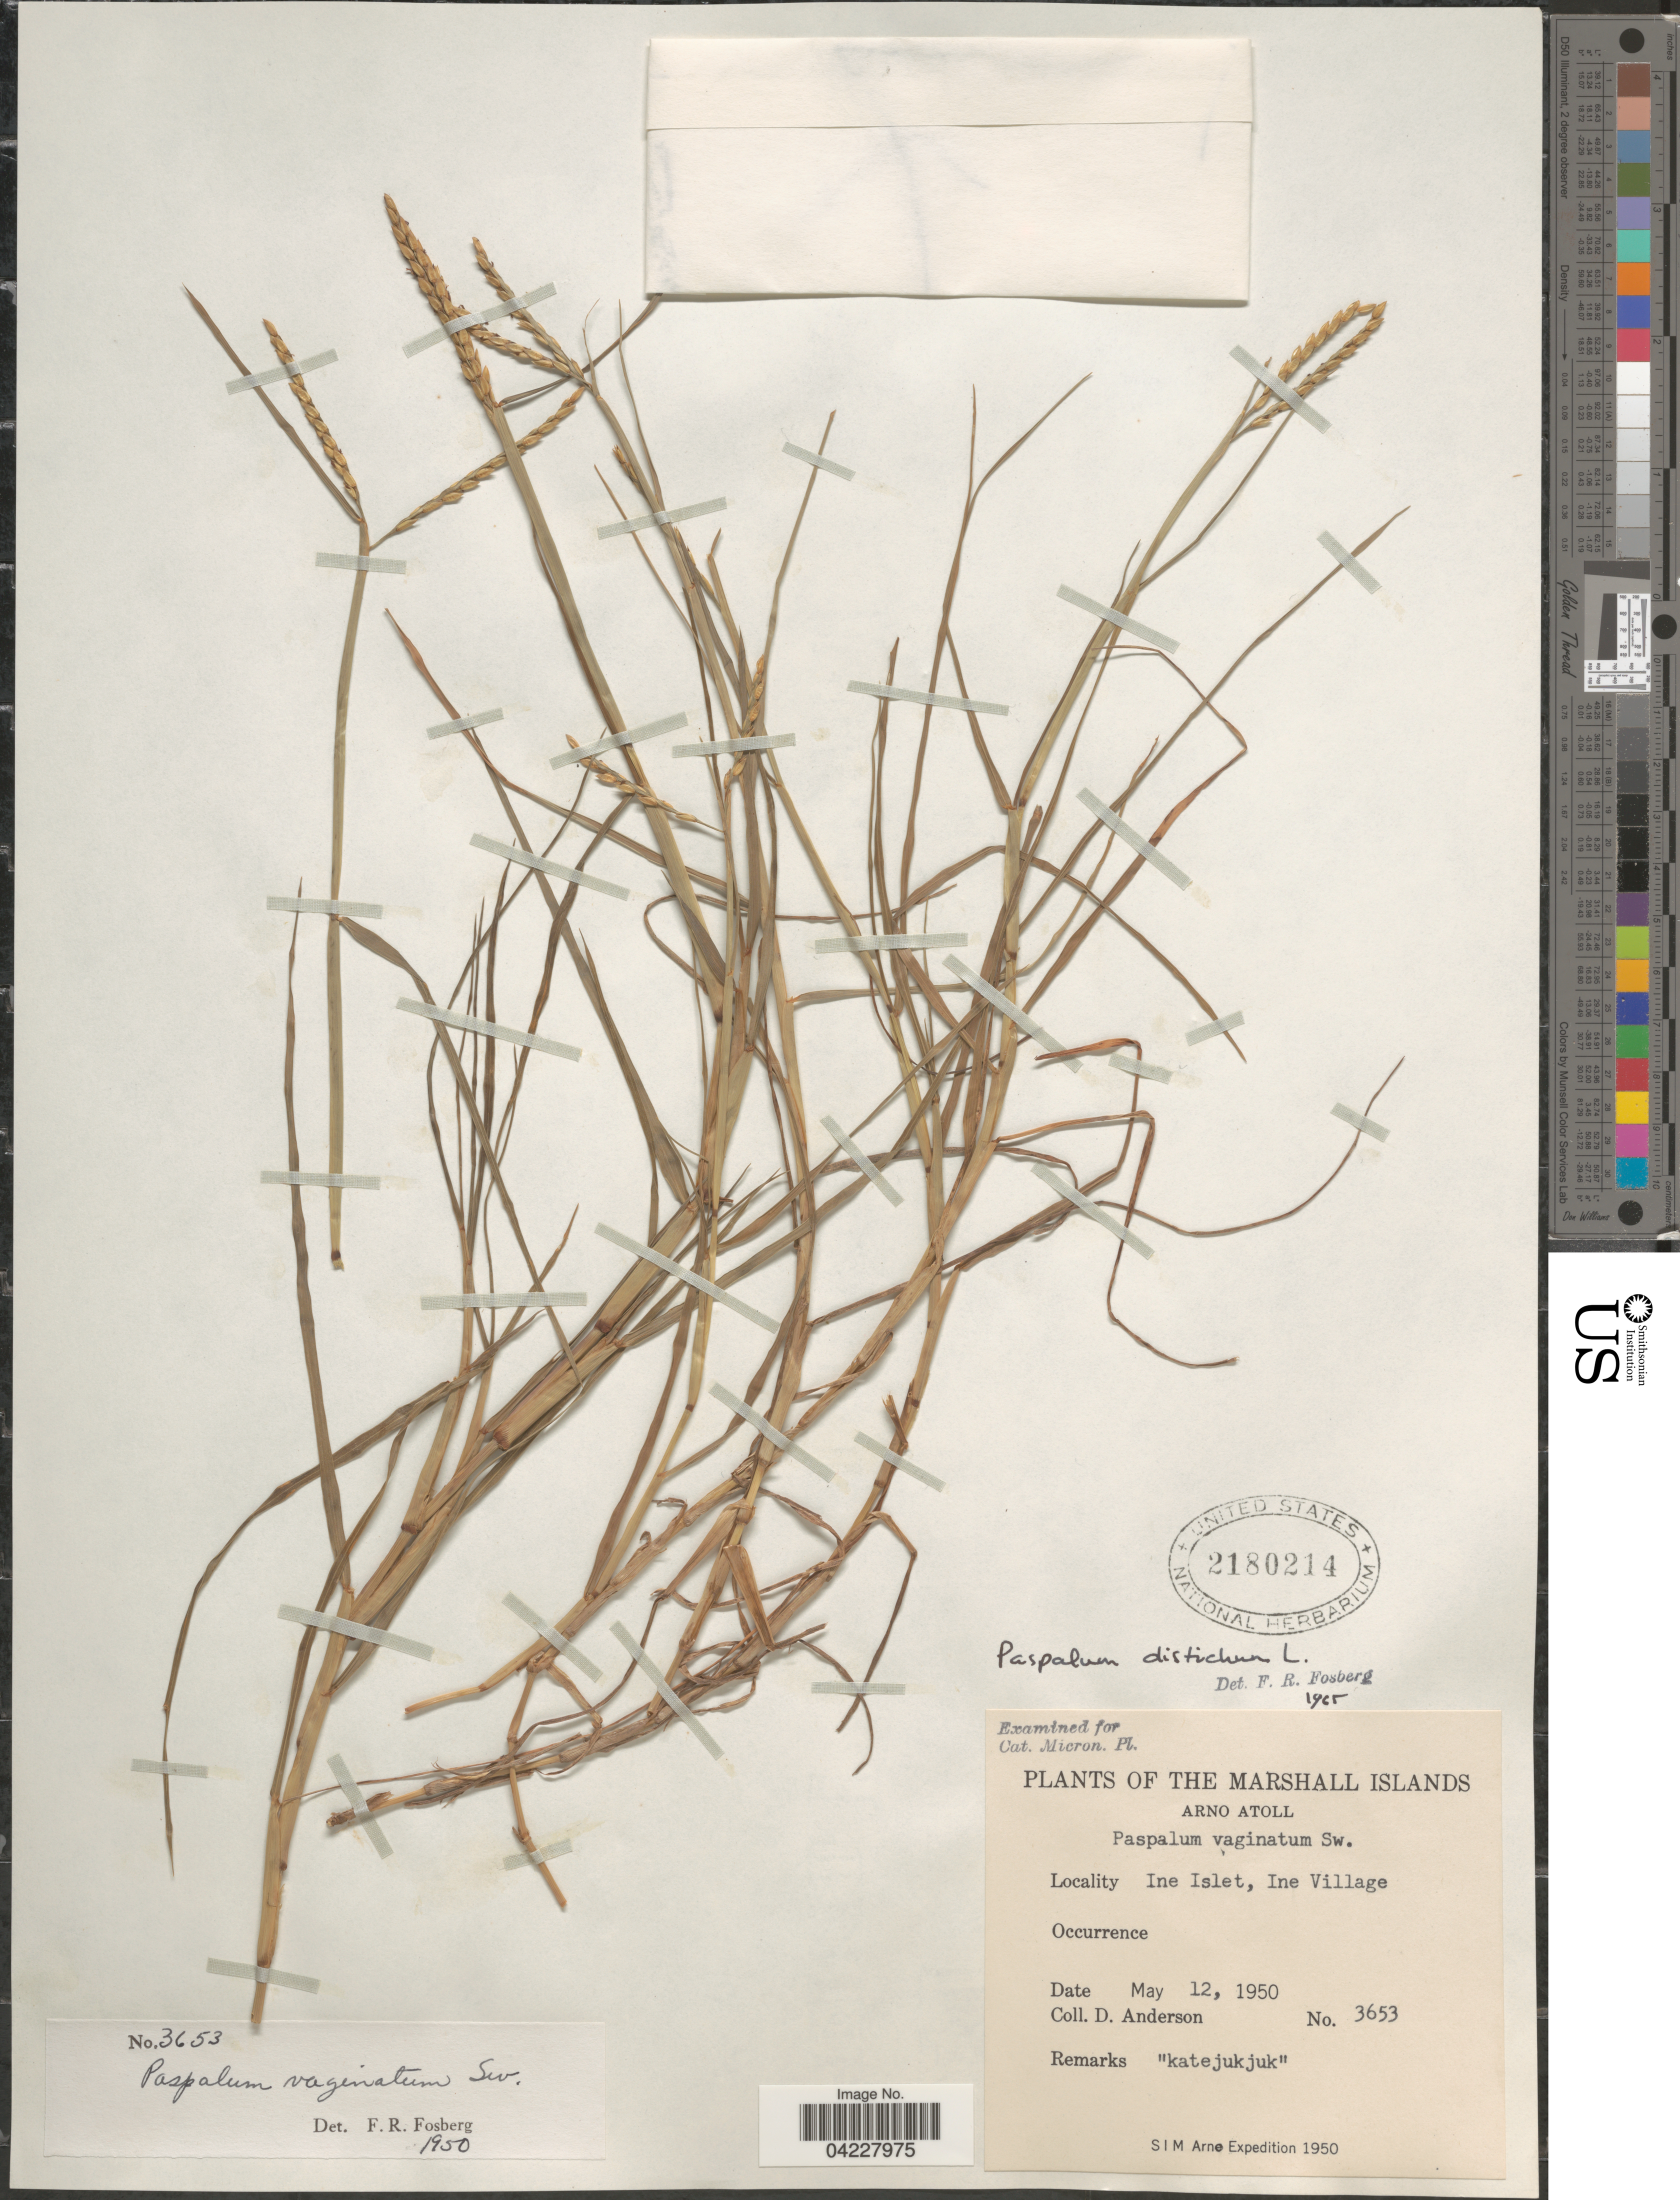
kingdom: Plantae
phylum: Tracheophyta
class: Liliopsida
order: Poales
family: Poaceae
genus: Paspalum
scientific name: Paspalum distichum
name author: L.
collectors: D. Anderson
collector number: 3653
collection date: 1950-05-12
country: Marshall Islands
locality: Arno Atoll. Ine Islet, Ine Village. S I M Arno Expedition 1950.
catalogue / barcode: US 2180214